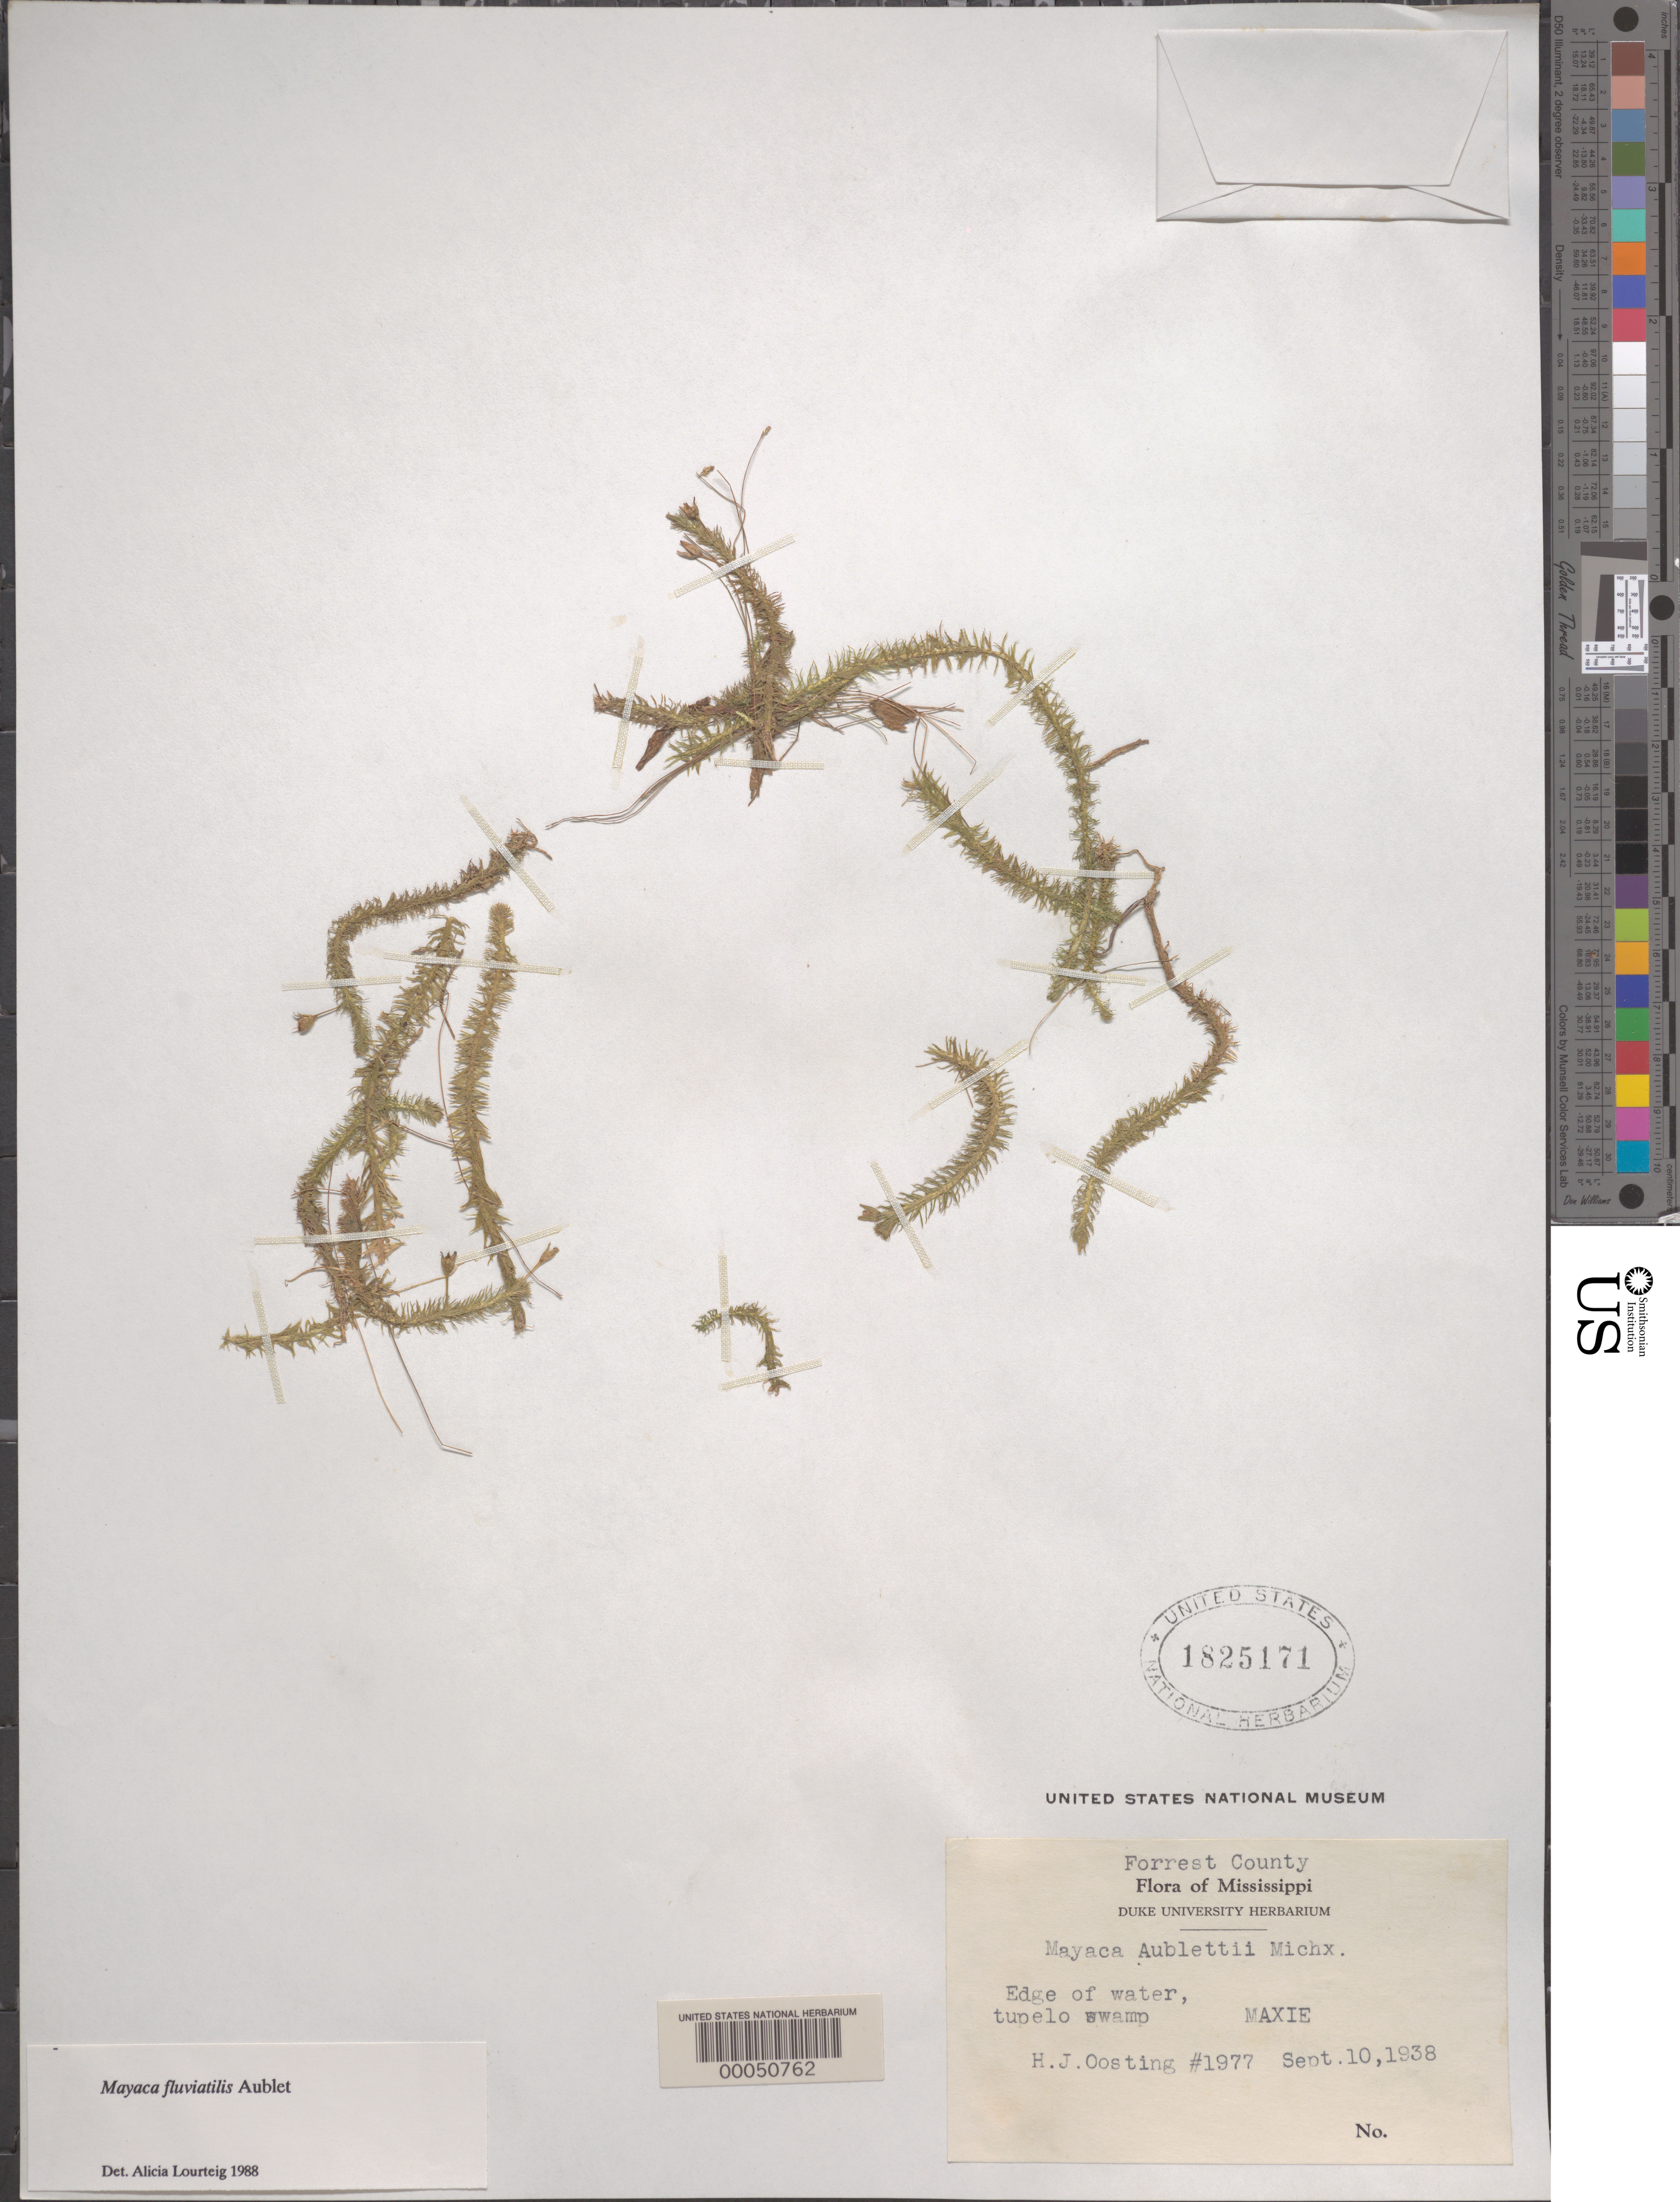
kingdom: Plantae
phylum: Tracheophyta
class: Liliopsida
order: Poales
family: Mayacaceae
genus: Mayaca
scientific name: Mayaca fluviatilis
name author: Aubl.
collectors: H. Oosting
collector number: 1977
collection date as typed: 10 Sep 1938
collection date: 1938-09-10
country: United States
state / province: Mississippi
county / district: Forrest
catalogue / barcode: US 1825171